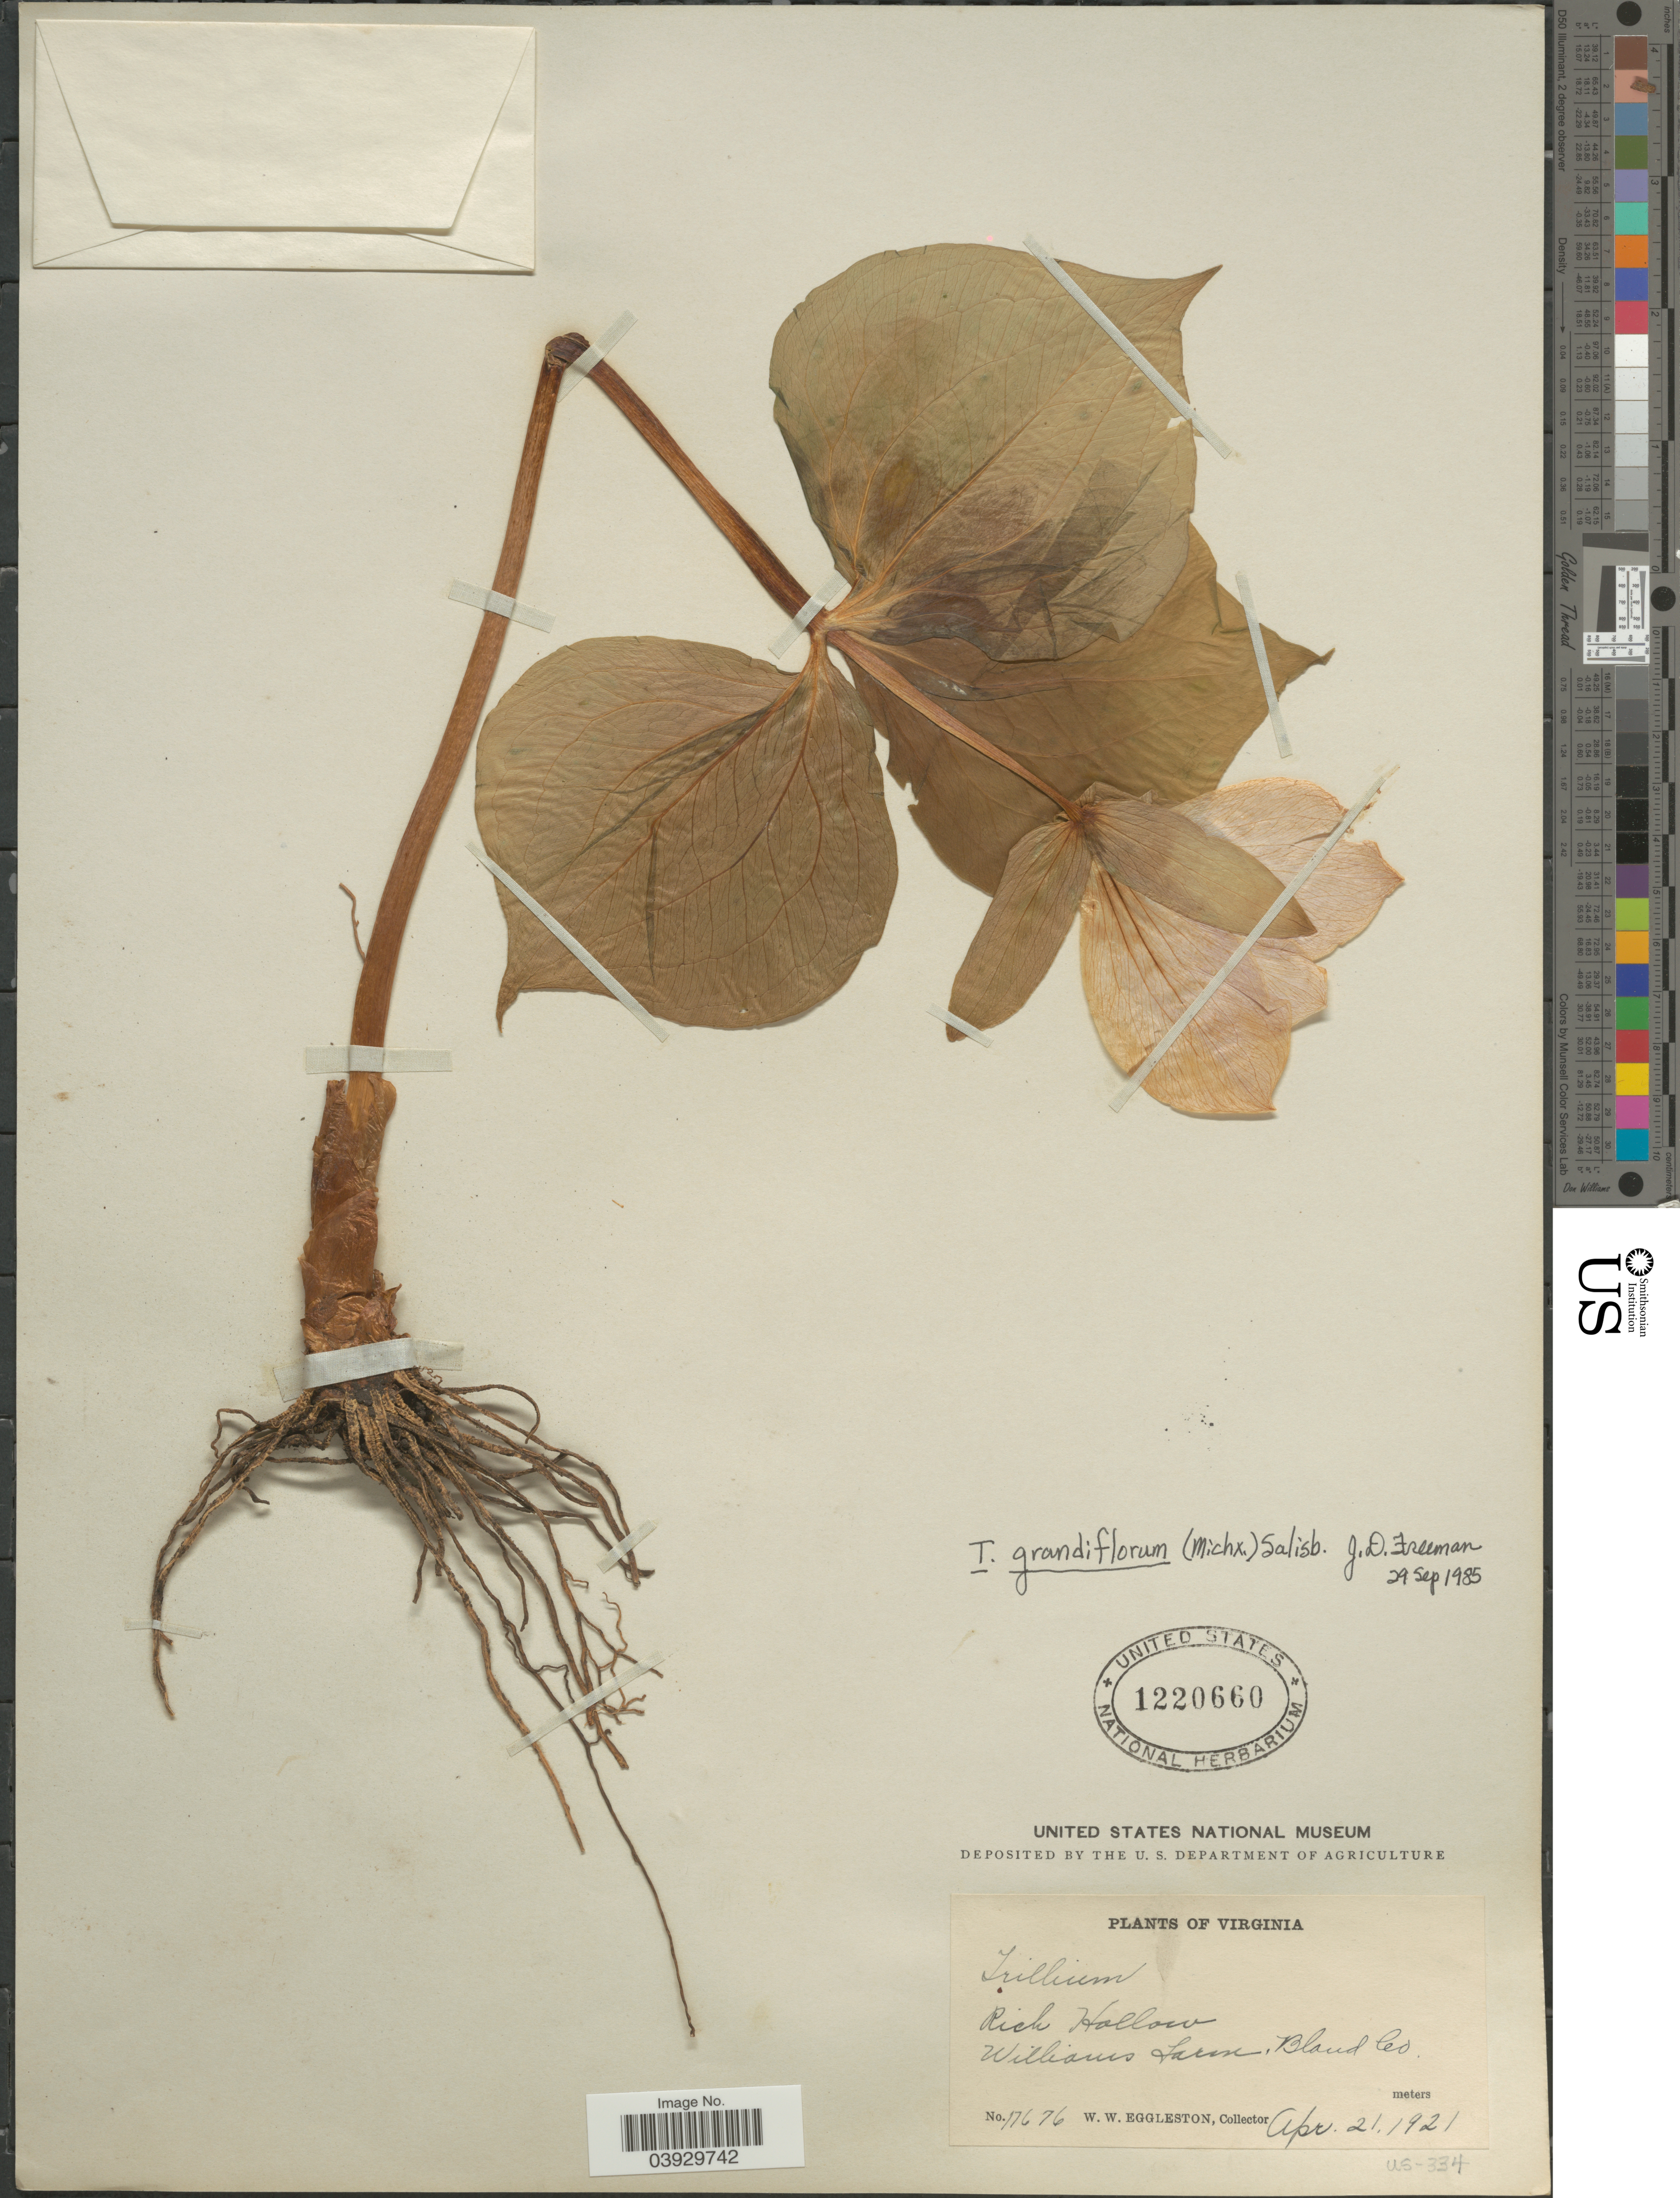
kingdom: Plantae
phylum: Tracheophyta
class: Liliopsida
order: Liliales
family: Melanthiaceae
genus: Trillium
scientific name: Trillium grandiflorum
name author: (Michx.) Salisb.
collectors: W. W. Eggleston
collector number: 17676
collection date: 1921-04-21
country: United States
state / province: Virginia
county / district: Bland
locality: Rich Hollow. Williams Farm, Bland Co.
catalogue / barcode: US 1220660